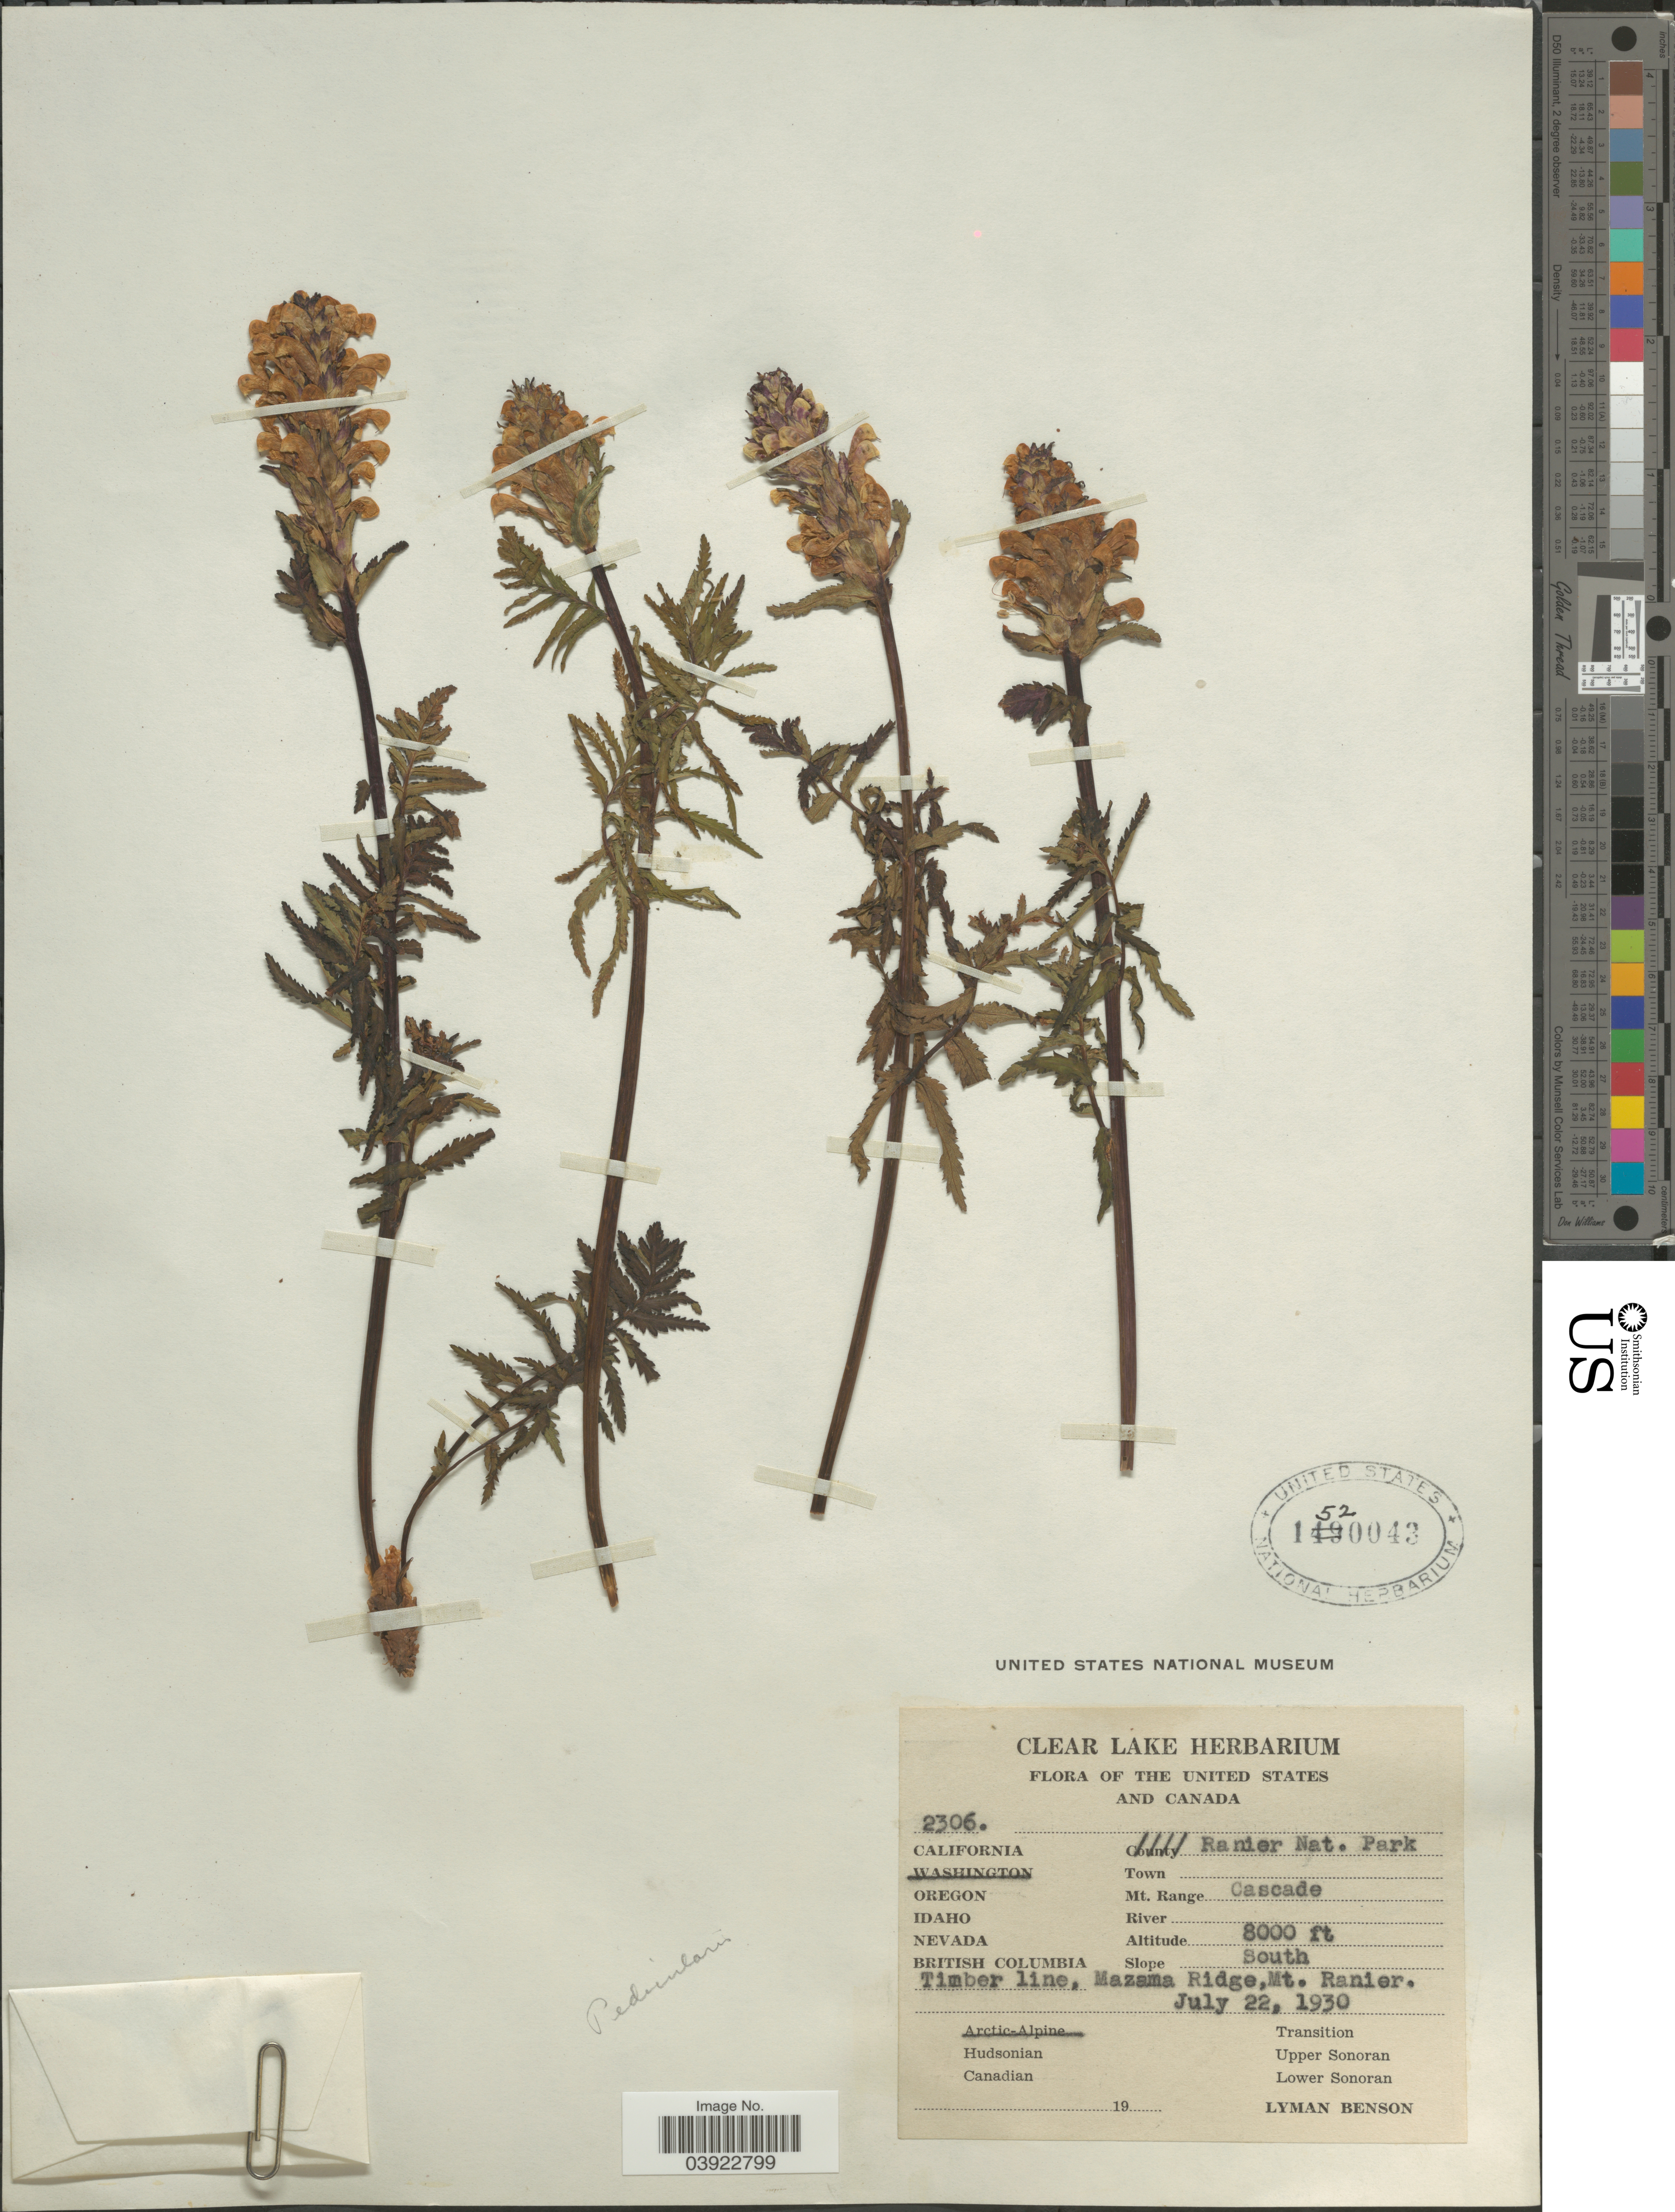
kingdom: Plantae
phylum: Tracheophyta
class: Magnoliopsida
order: Lamiales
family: Orobanchaceae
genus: Pedicularis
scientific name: Pedicularis latifolia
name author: Pennell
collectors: L. D. Benson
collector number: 2306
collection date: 1930-07-22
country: United States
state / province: Washington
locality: Ranier Nat. Park. Mt. Range Cascade. Slope South. Timber line, Mazama Ridge, Mt. Ranier.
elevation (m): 2438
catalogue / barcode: US 1520043